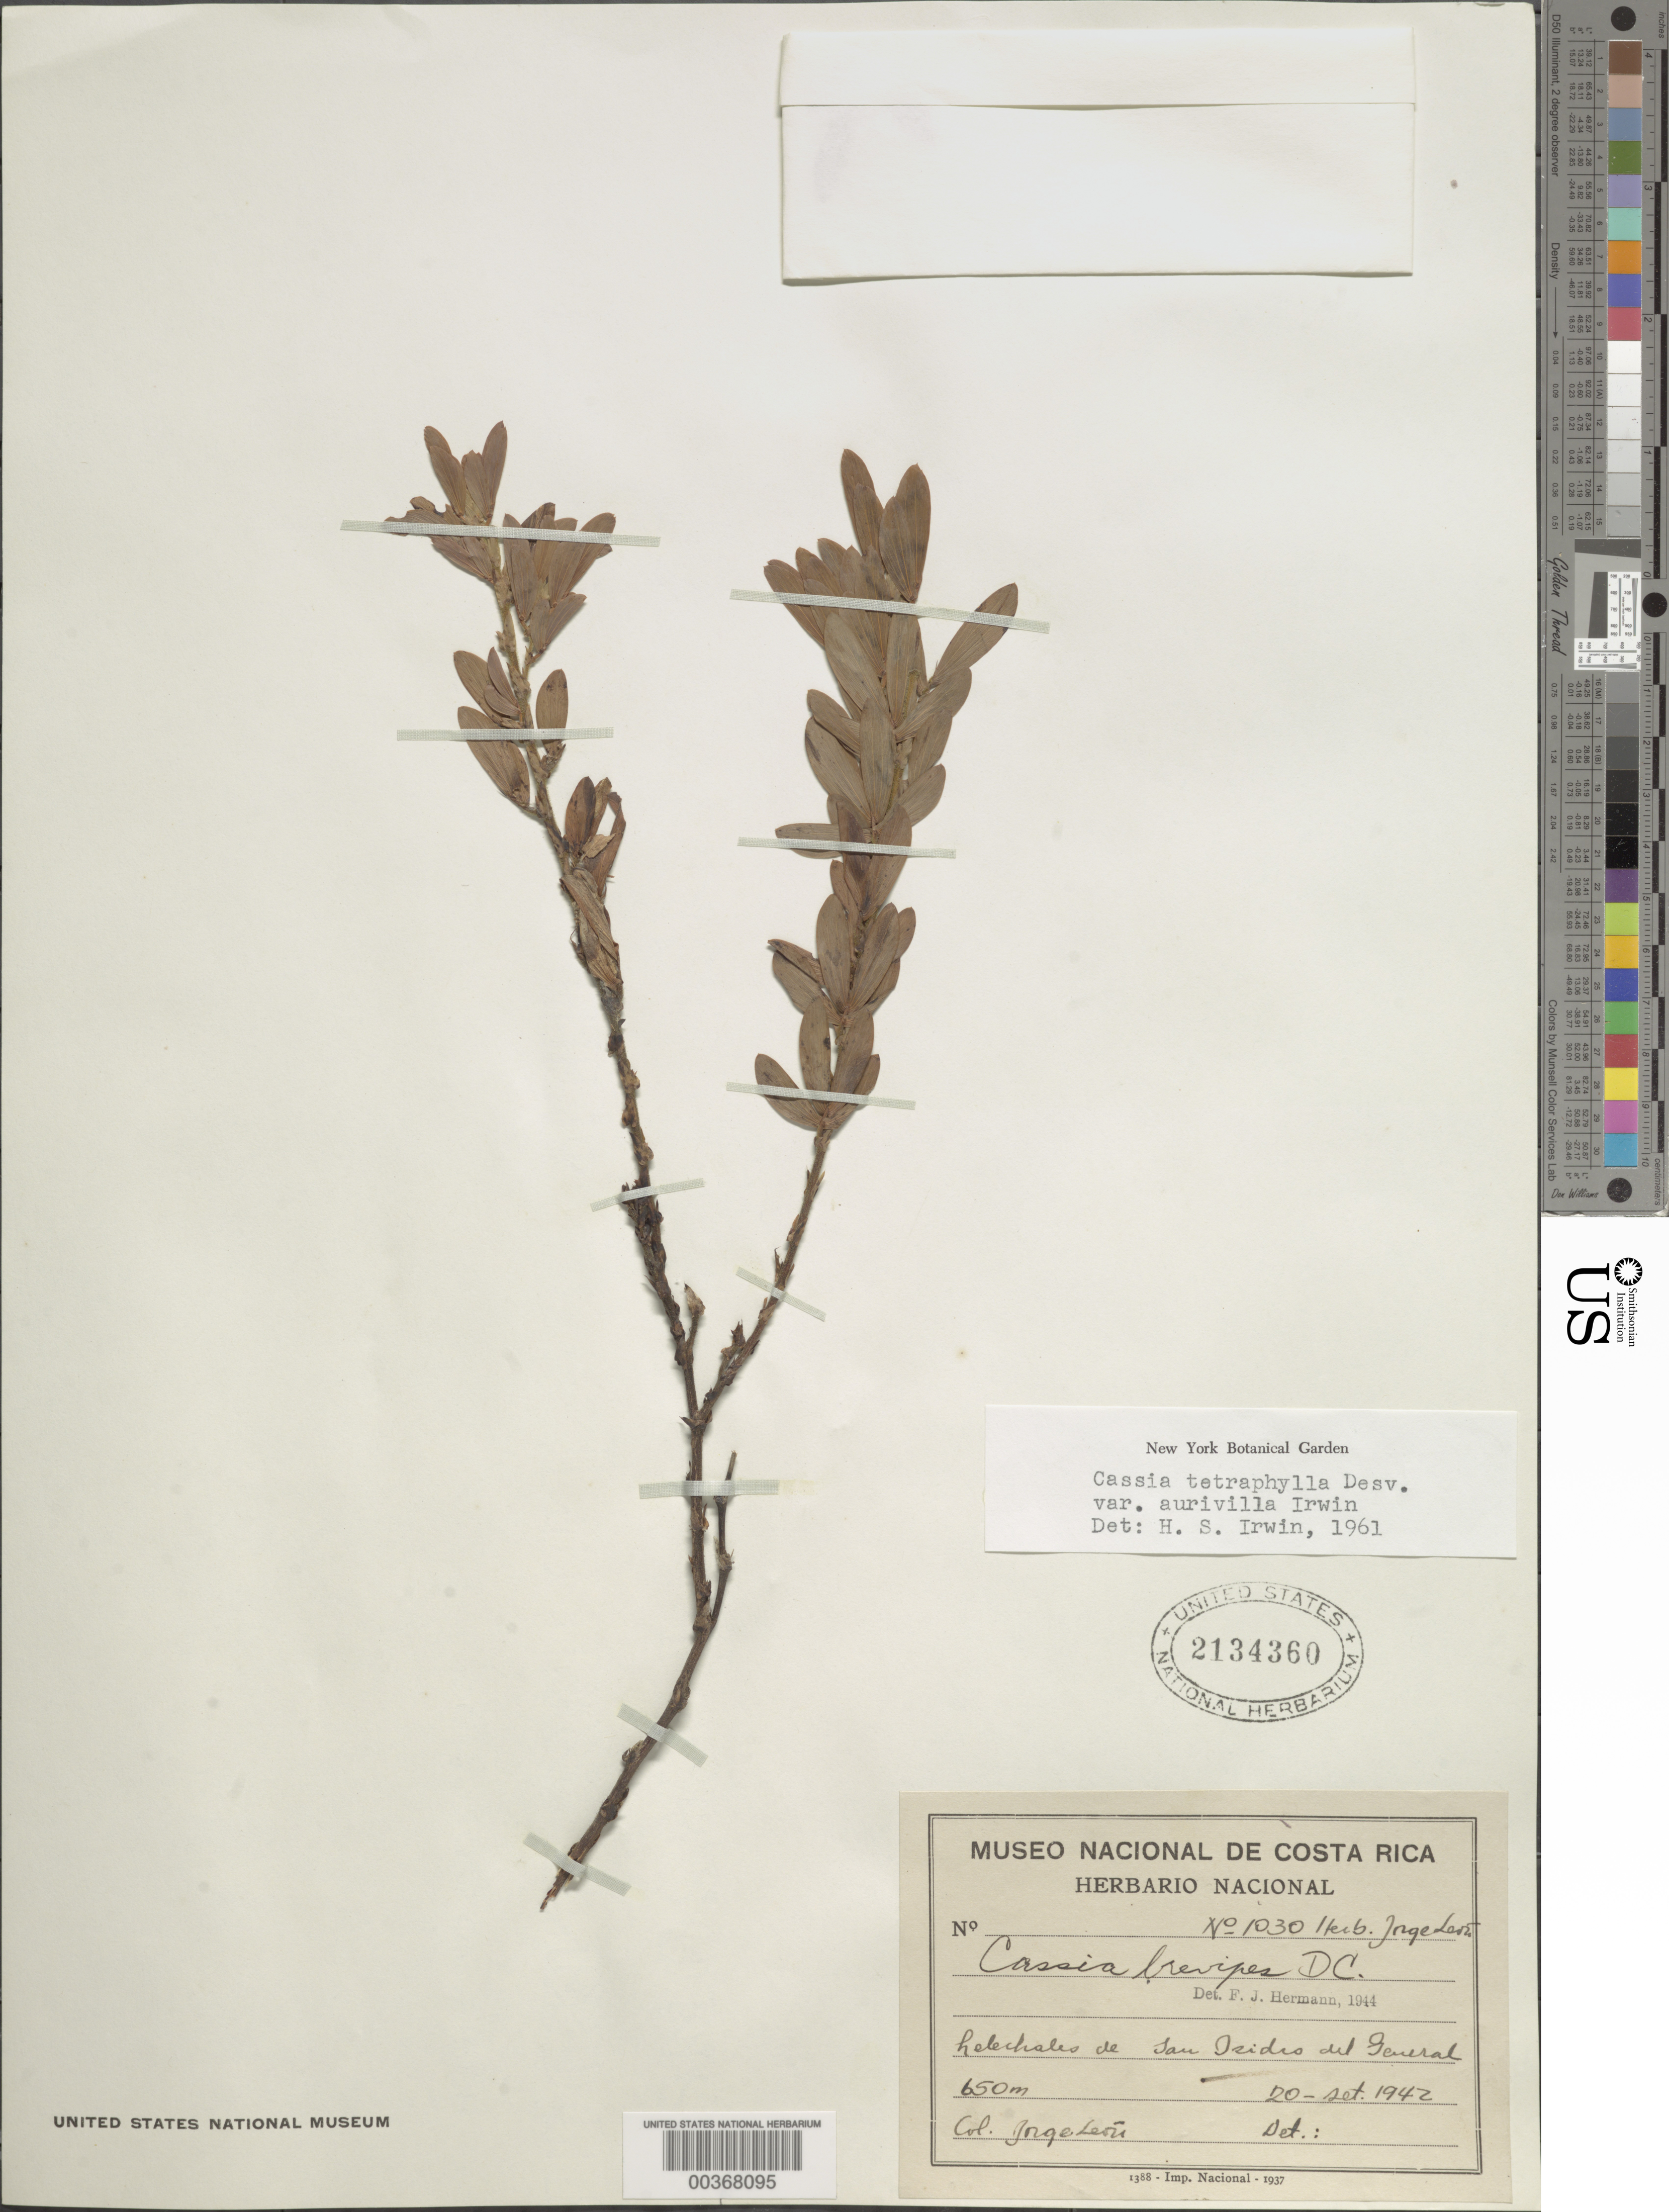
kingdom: Plantae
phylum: Tracheophyta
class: Magnoliopsida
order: Fabales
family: Fabaceae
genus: Chamaecrista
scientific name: Chamaecrista desvauxii var. brevipes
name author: (Benth.) H.S. Irwin & Barneby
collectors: J. León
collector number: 1030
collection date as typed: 20 Sep 1942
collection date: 1942-09-20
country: Costa Rica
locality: Helechales de San Isides del General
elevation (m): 650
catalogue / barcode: US 2134360